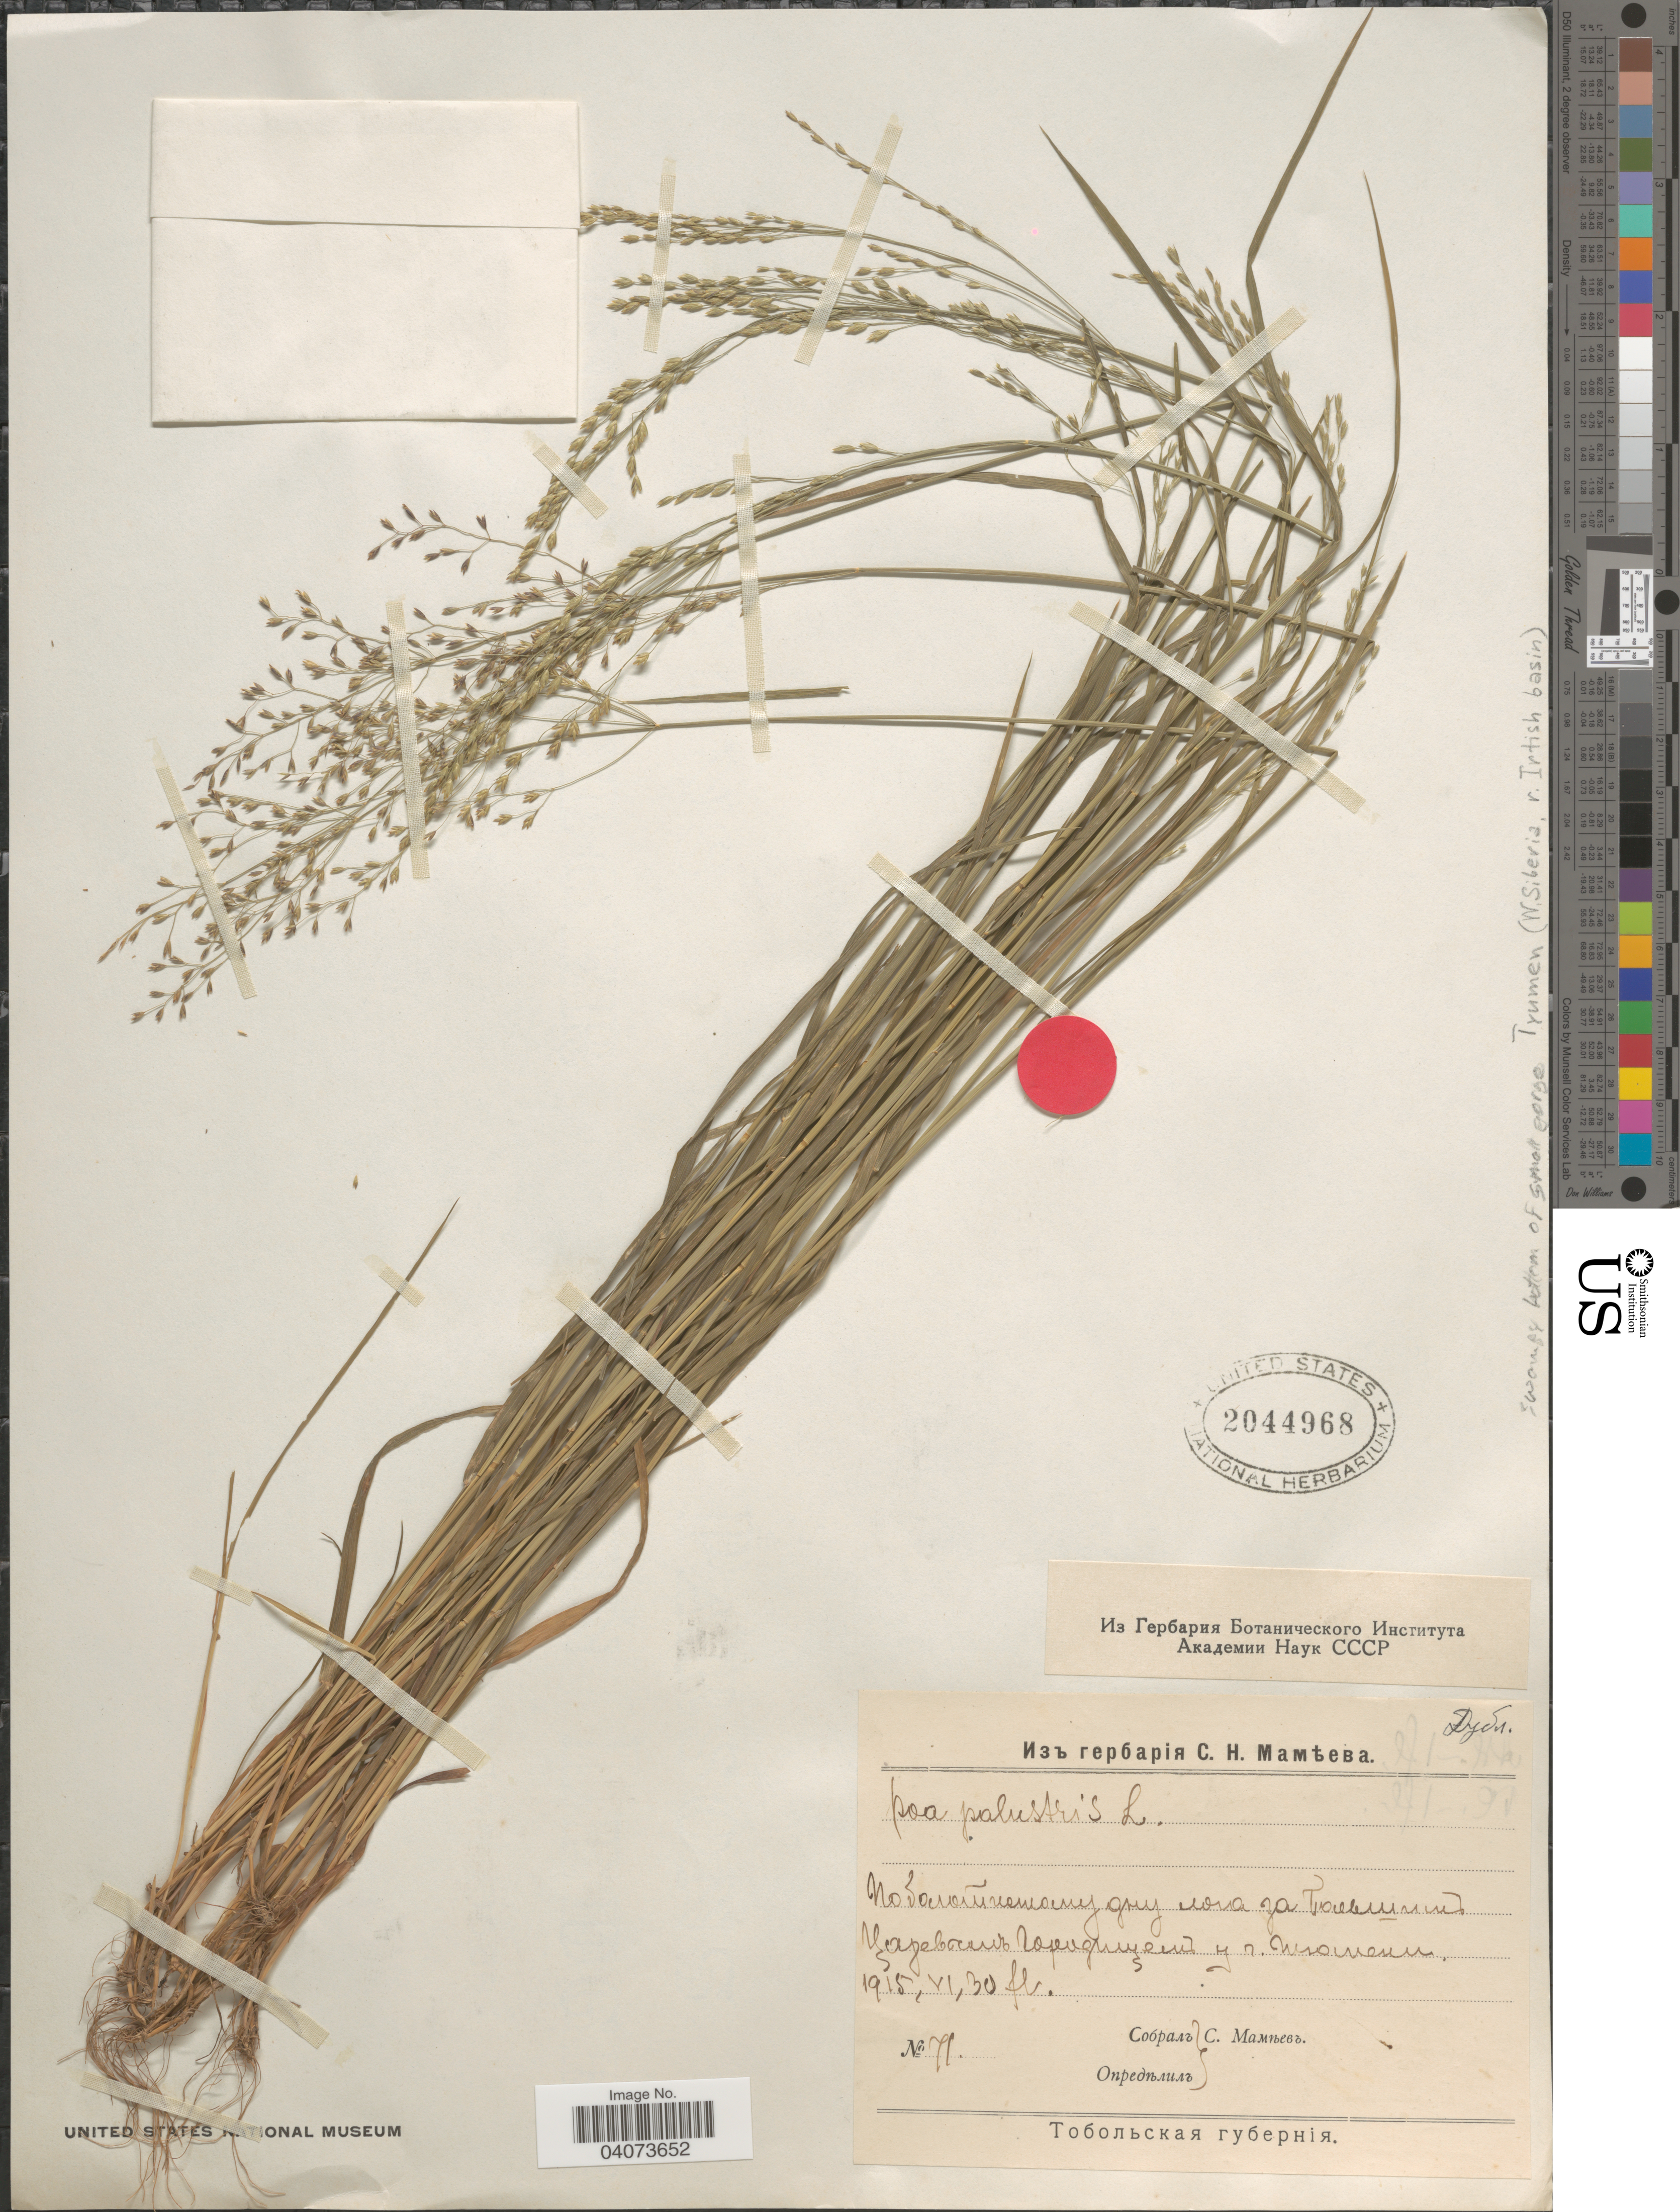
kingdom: Plantae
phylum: Tracheophyta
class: Liliopsida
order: Poales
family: Poaceae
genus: Poa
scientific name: Poa palustris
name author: L.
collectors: S. Mamaev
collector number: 71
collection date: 1915-06-30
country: Russian Federation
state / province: Tyumen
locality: Near Tyumen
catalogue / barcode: US 2044968